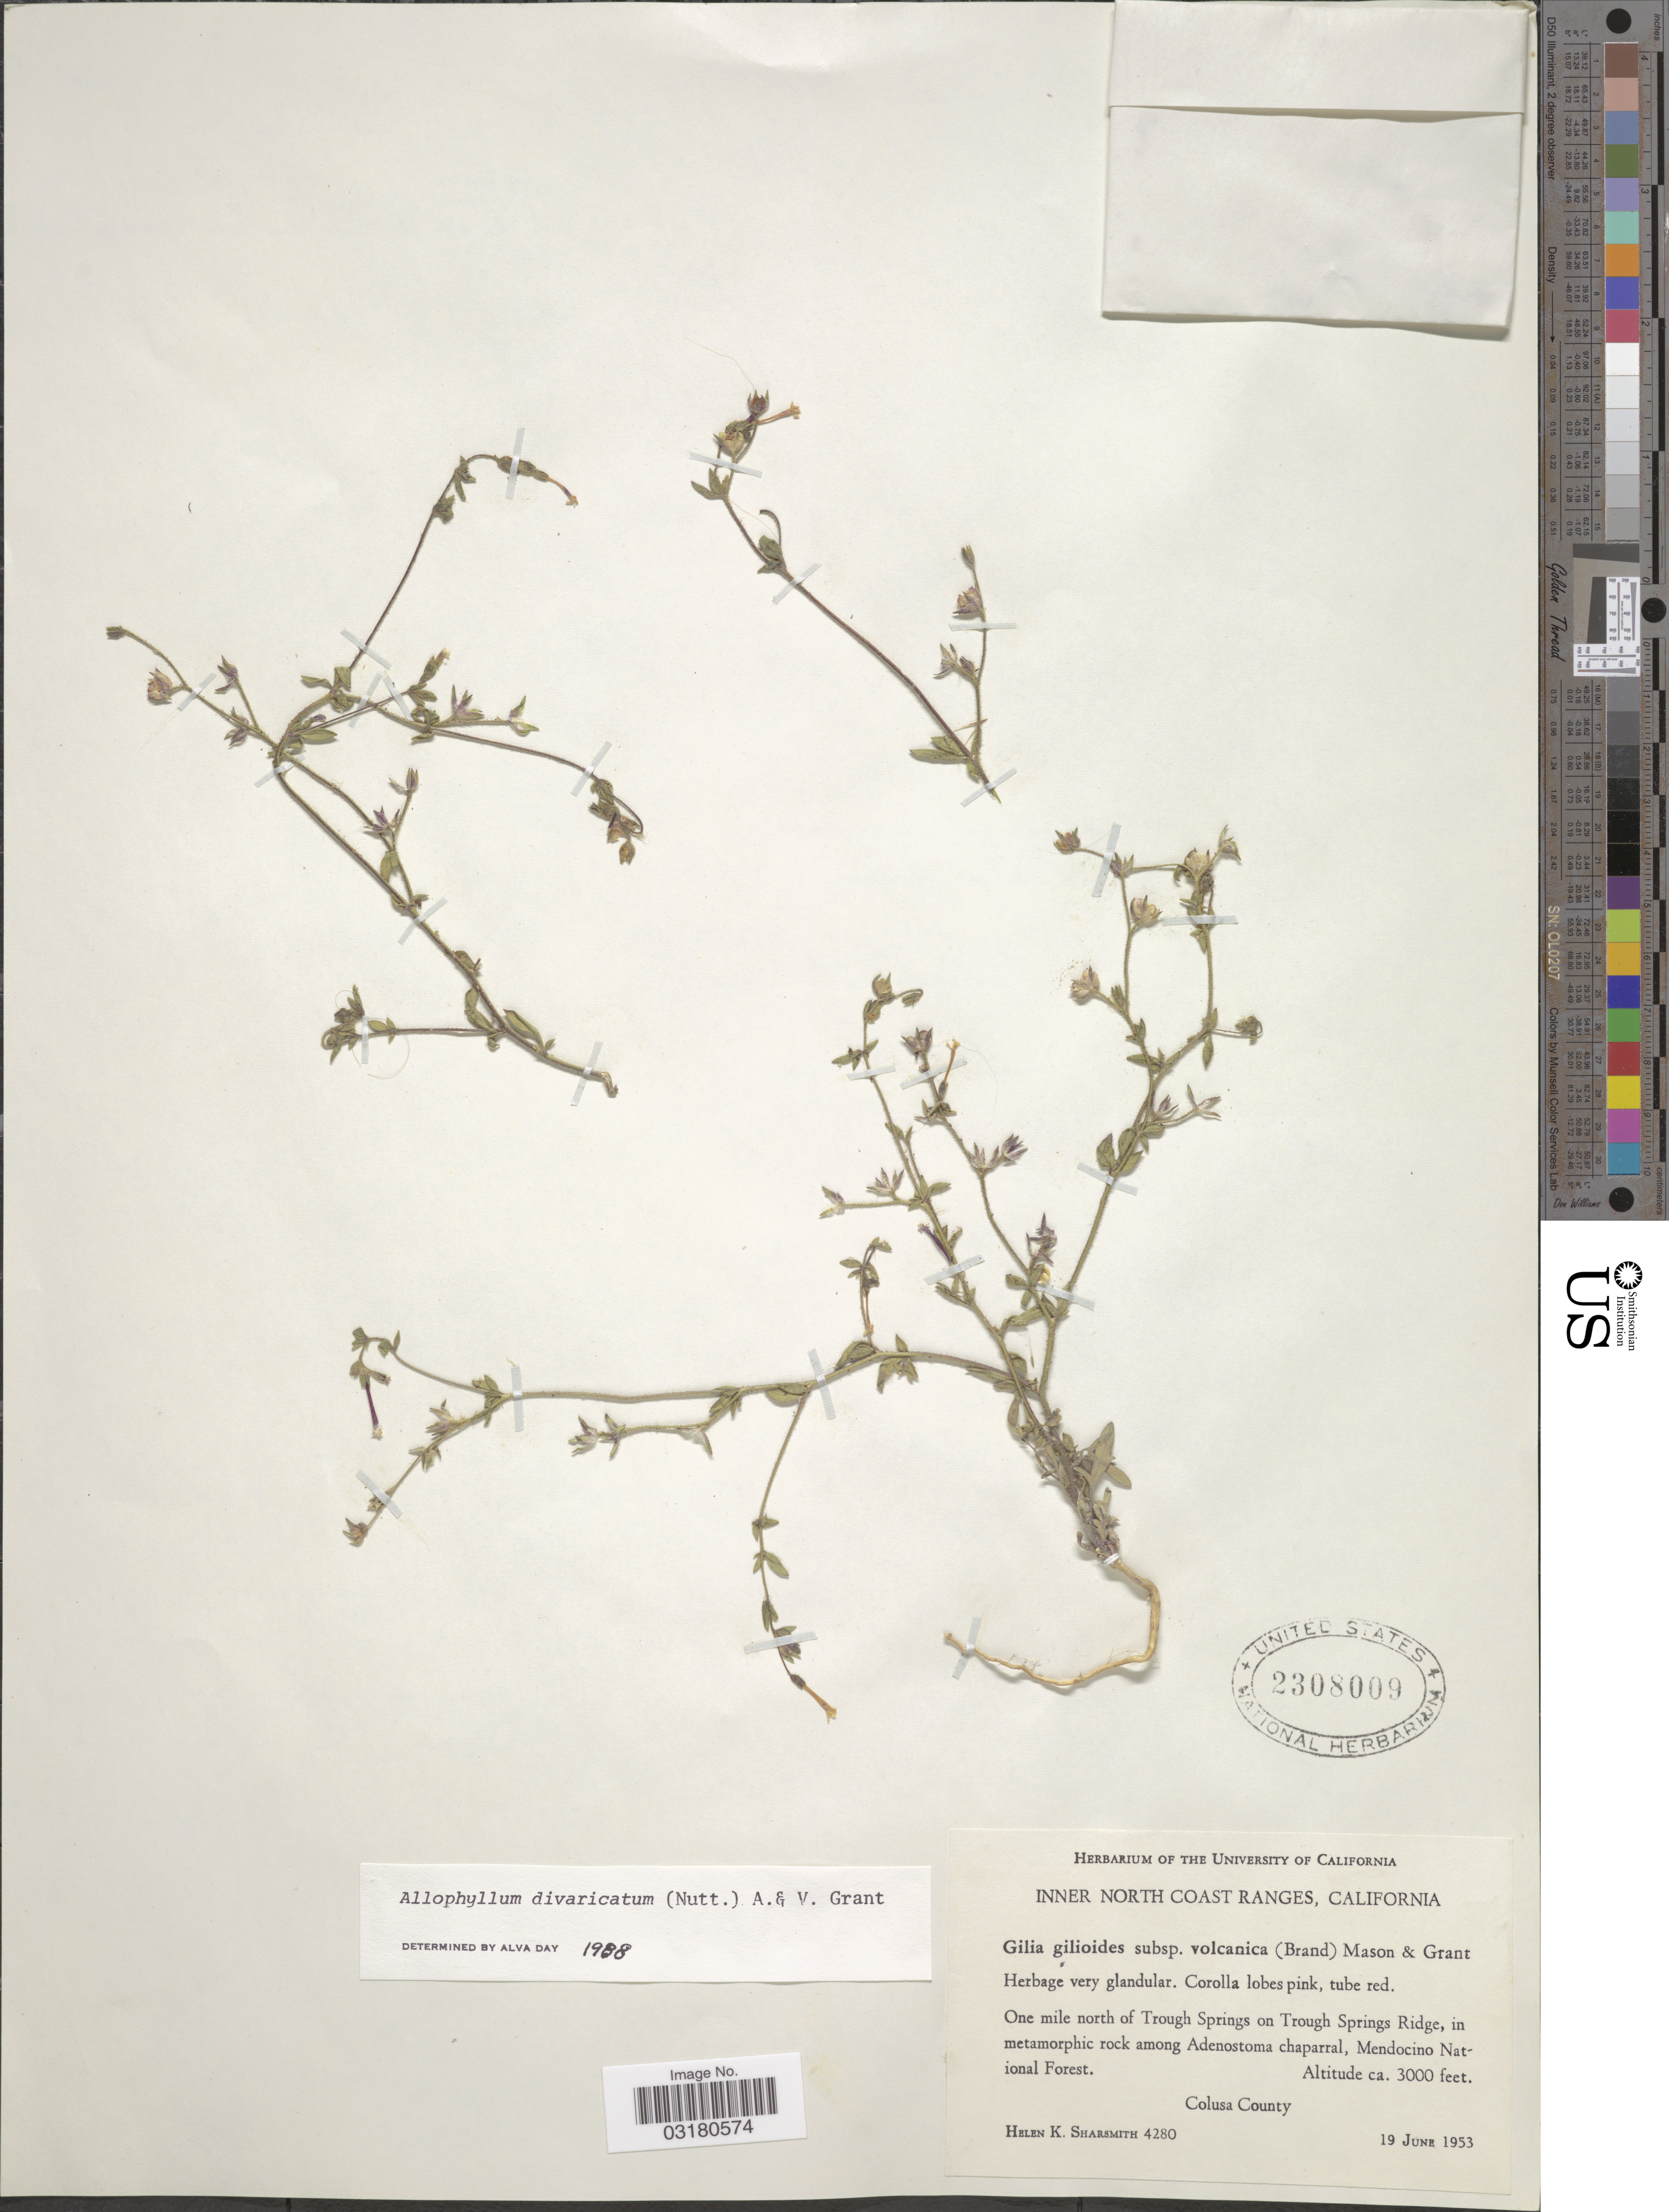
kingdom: Plantae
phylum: Tracheophyta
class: Magnoliopsida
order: Ericales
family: Polemoniaceae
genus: Allophyllum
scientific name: Allophyllum divaricatum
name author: (Nutt.) A.D. Grant & V.E. Grant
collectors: H. Sharsmith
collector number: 4280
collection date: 1953-06-19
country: United States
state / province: California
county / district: Colusa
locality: Inner North Coast Ranges. One mile north of Trough Springs on Trough Springs Ridge, in metamorphic rock among Adenostoma chaparral, Mendocino National Forest. Colusa County.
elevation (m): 914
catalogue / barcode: US 2308009